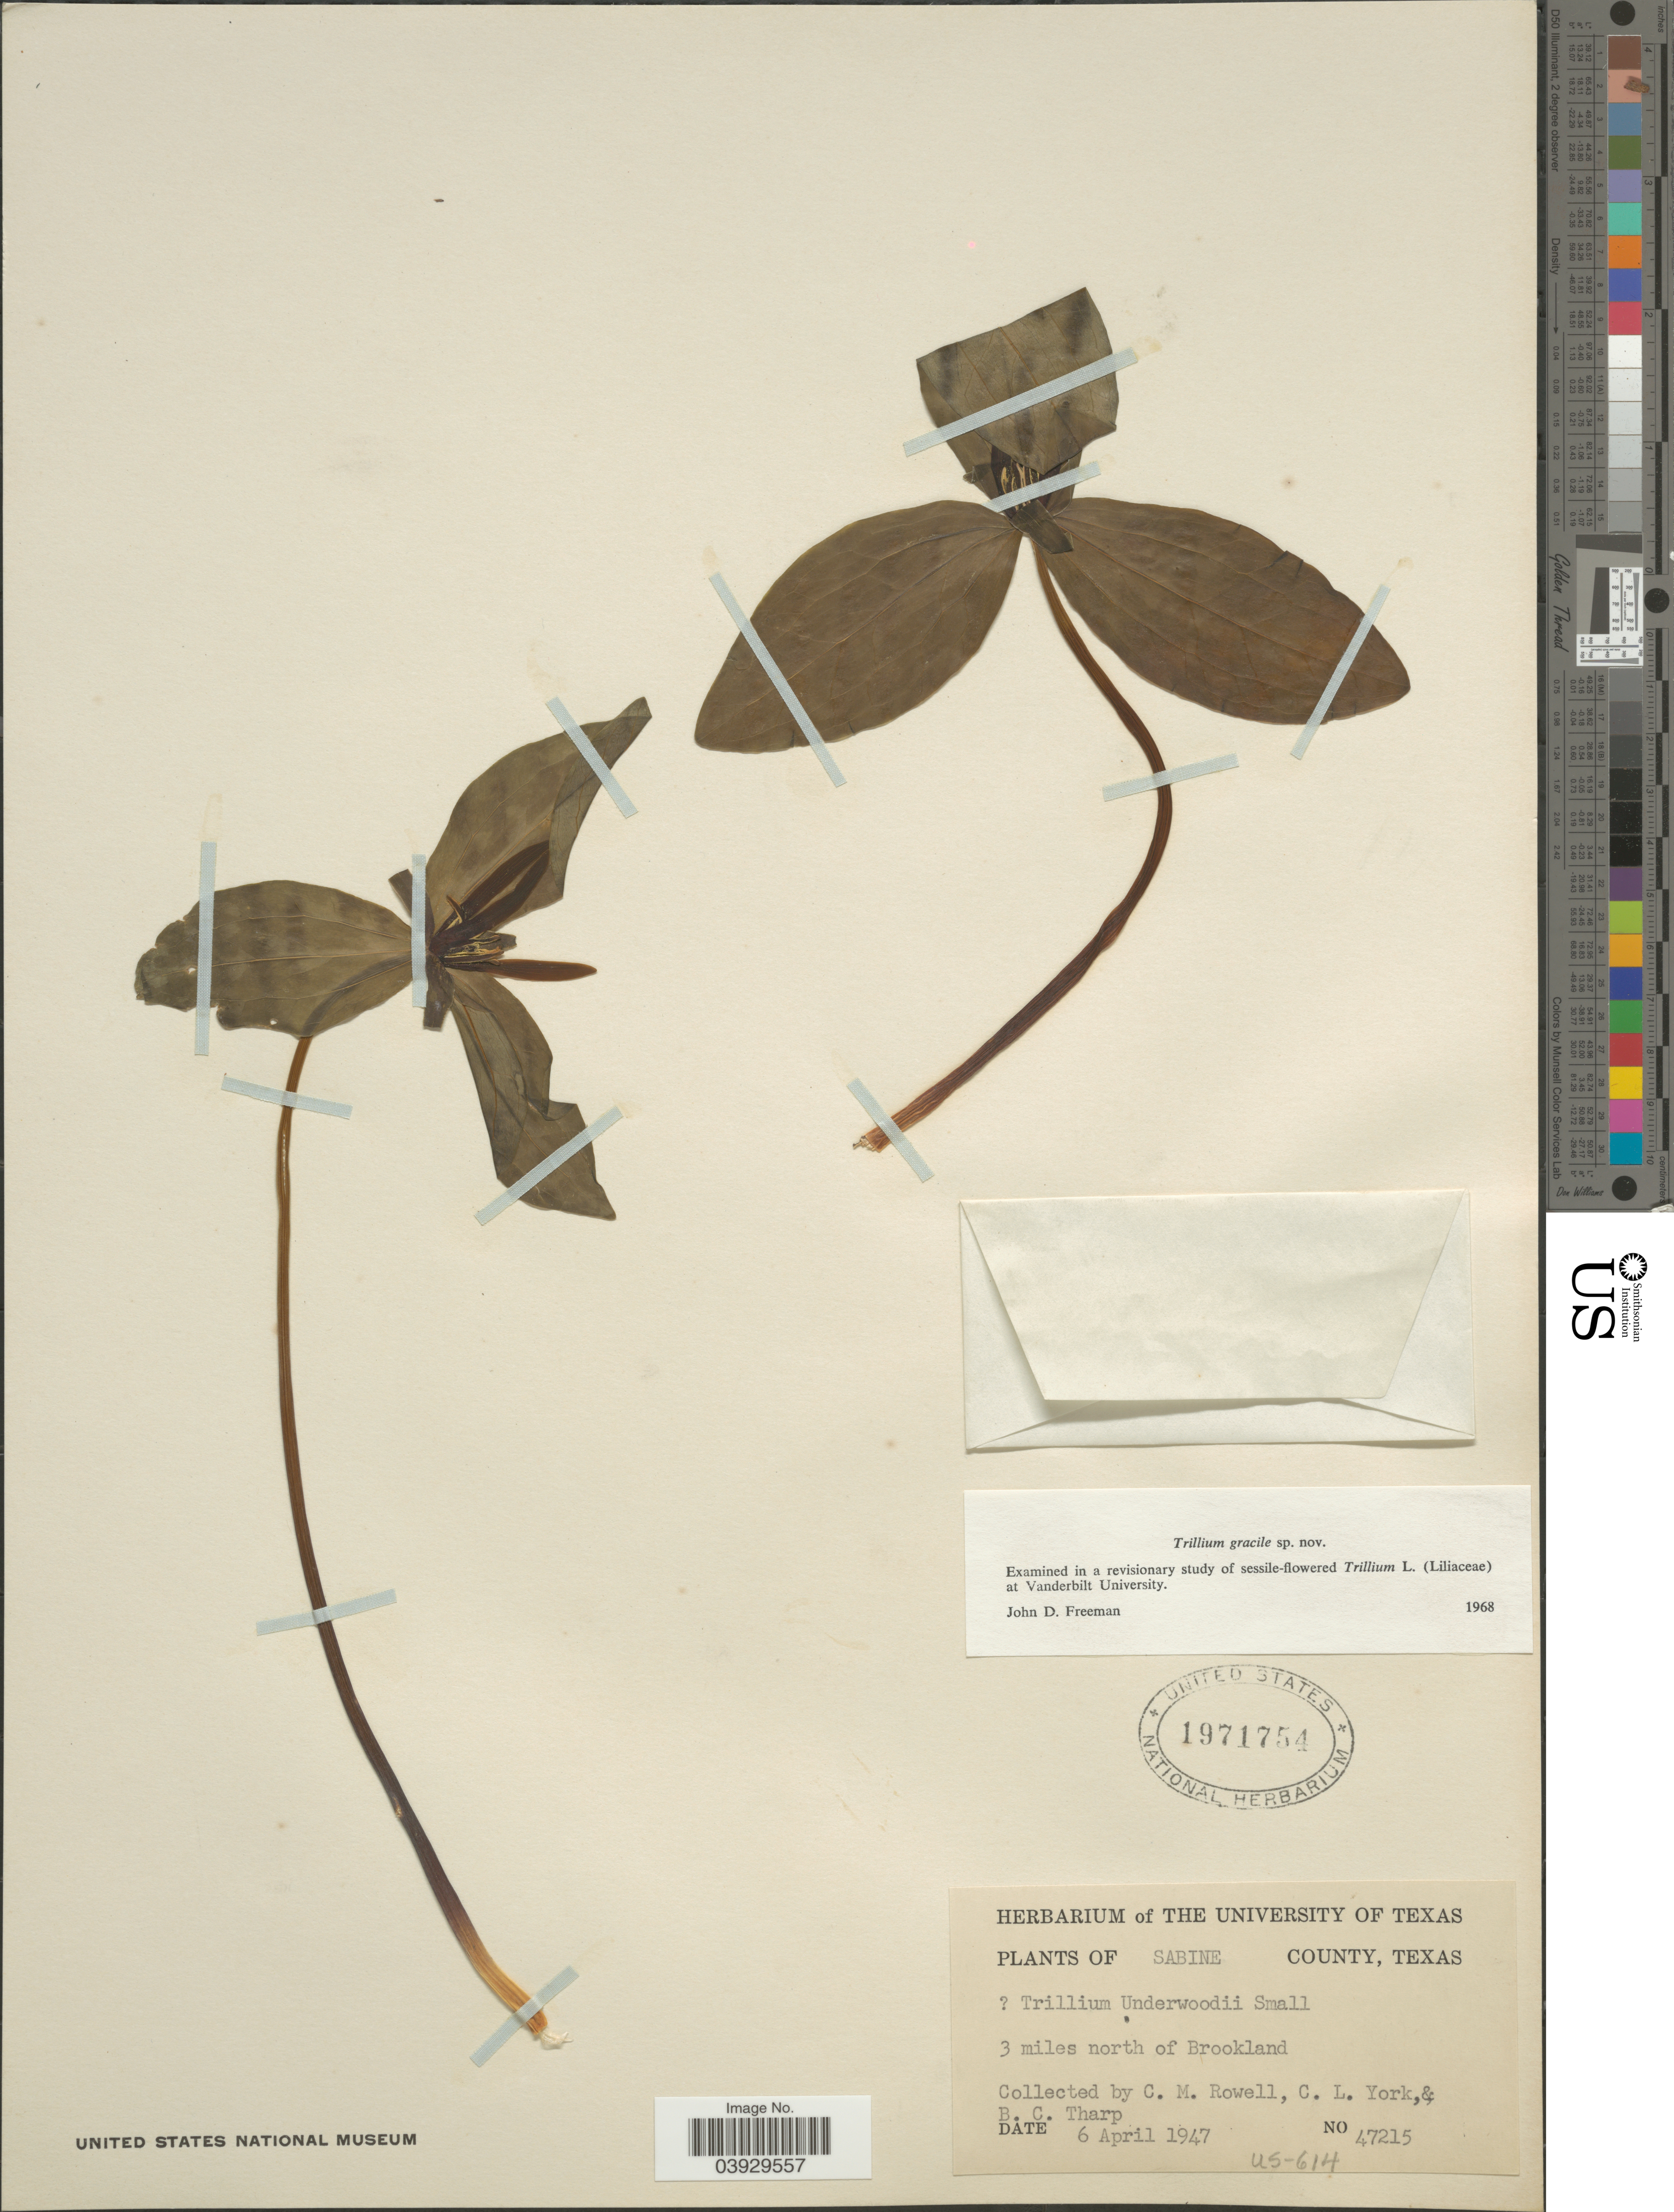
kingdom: Plantae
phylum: Tracheophyta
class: Liliopsida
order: Liliales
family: Melanthiaceae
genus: Trillium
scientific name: Trillium gracile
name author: J. D. Freeman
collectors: C. M. Rowell, C. L. York & B. C. Tharp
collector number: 47215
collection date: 1947-04-06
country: United States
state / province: Texas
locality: Sabine County. 3 miles north of Brookland.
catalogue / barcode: US 1971754